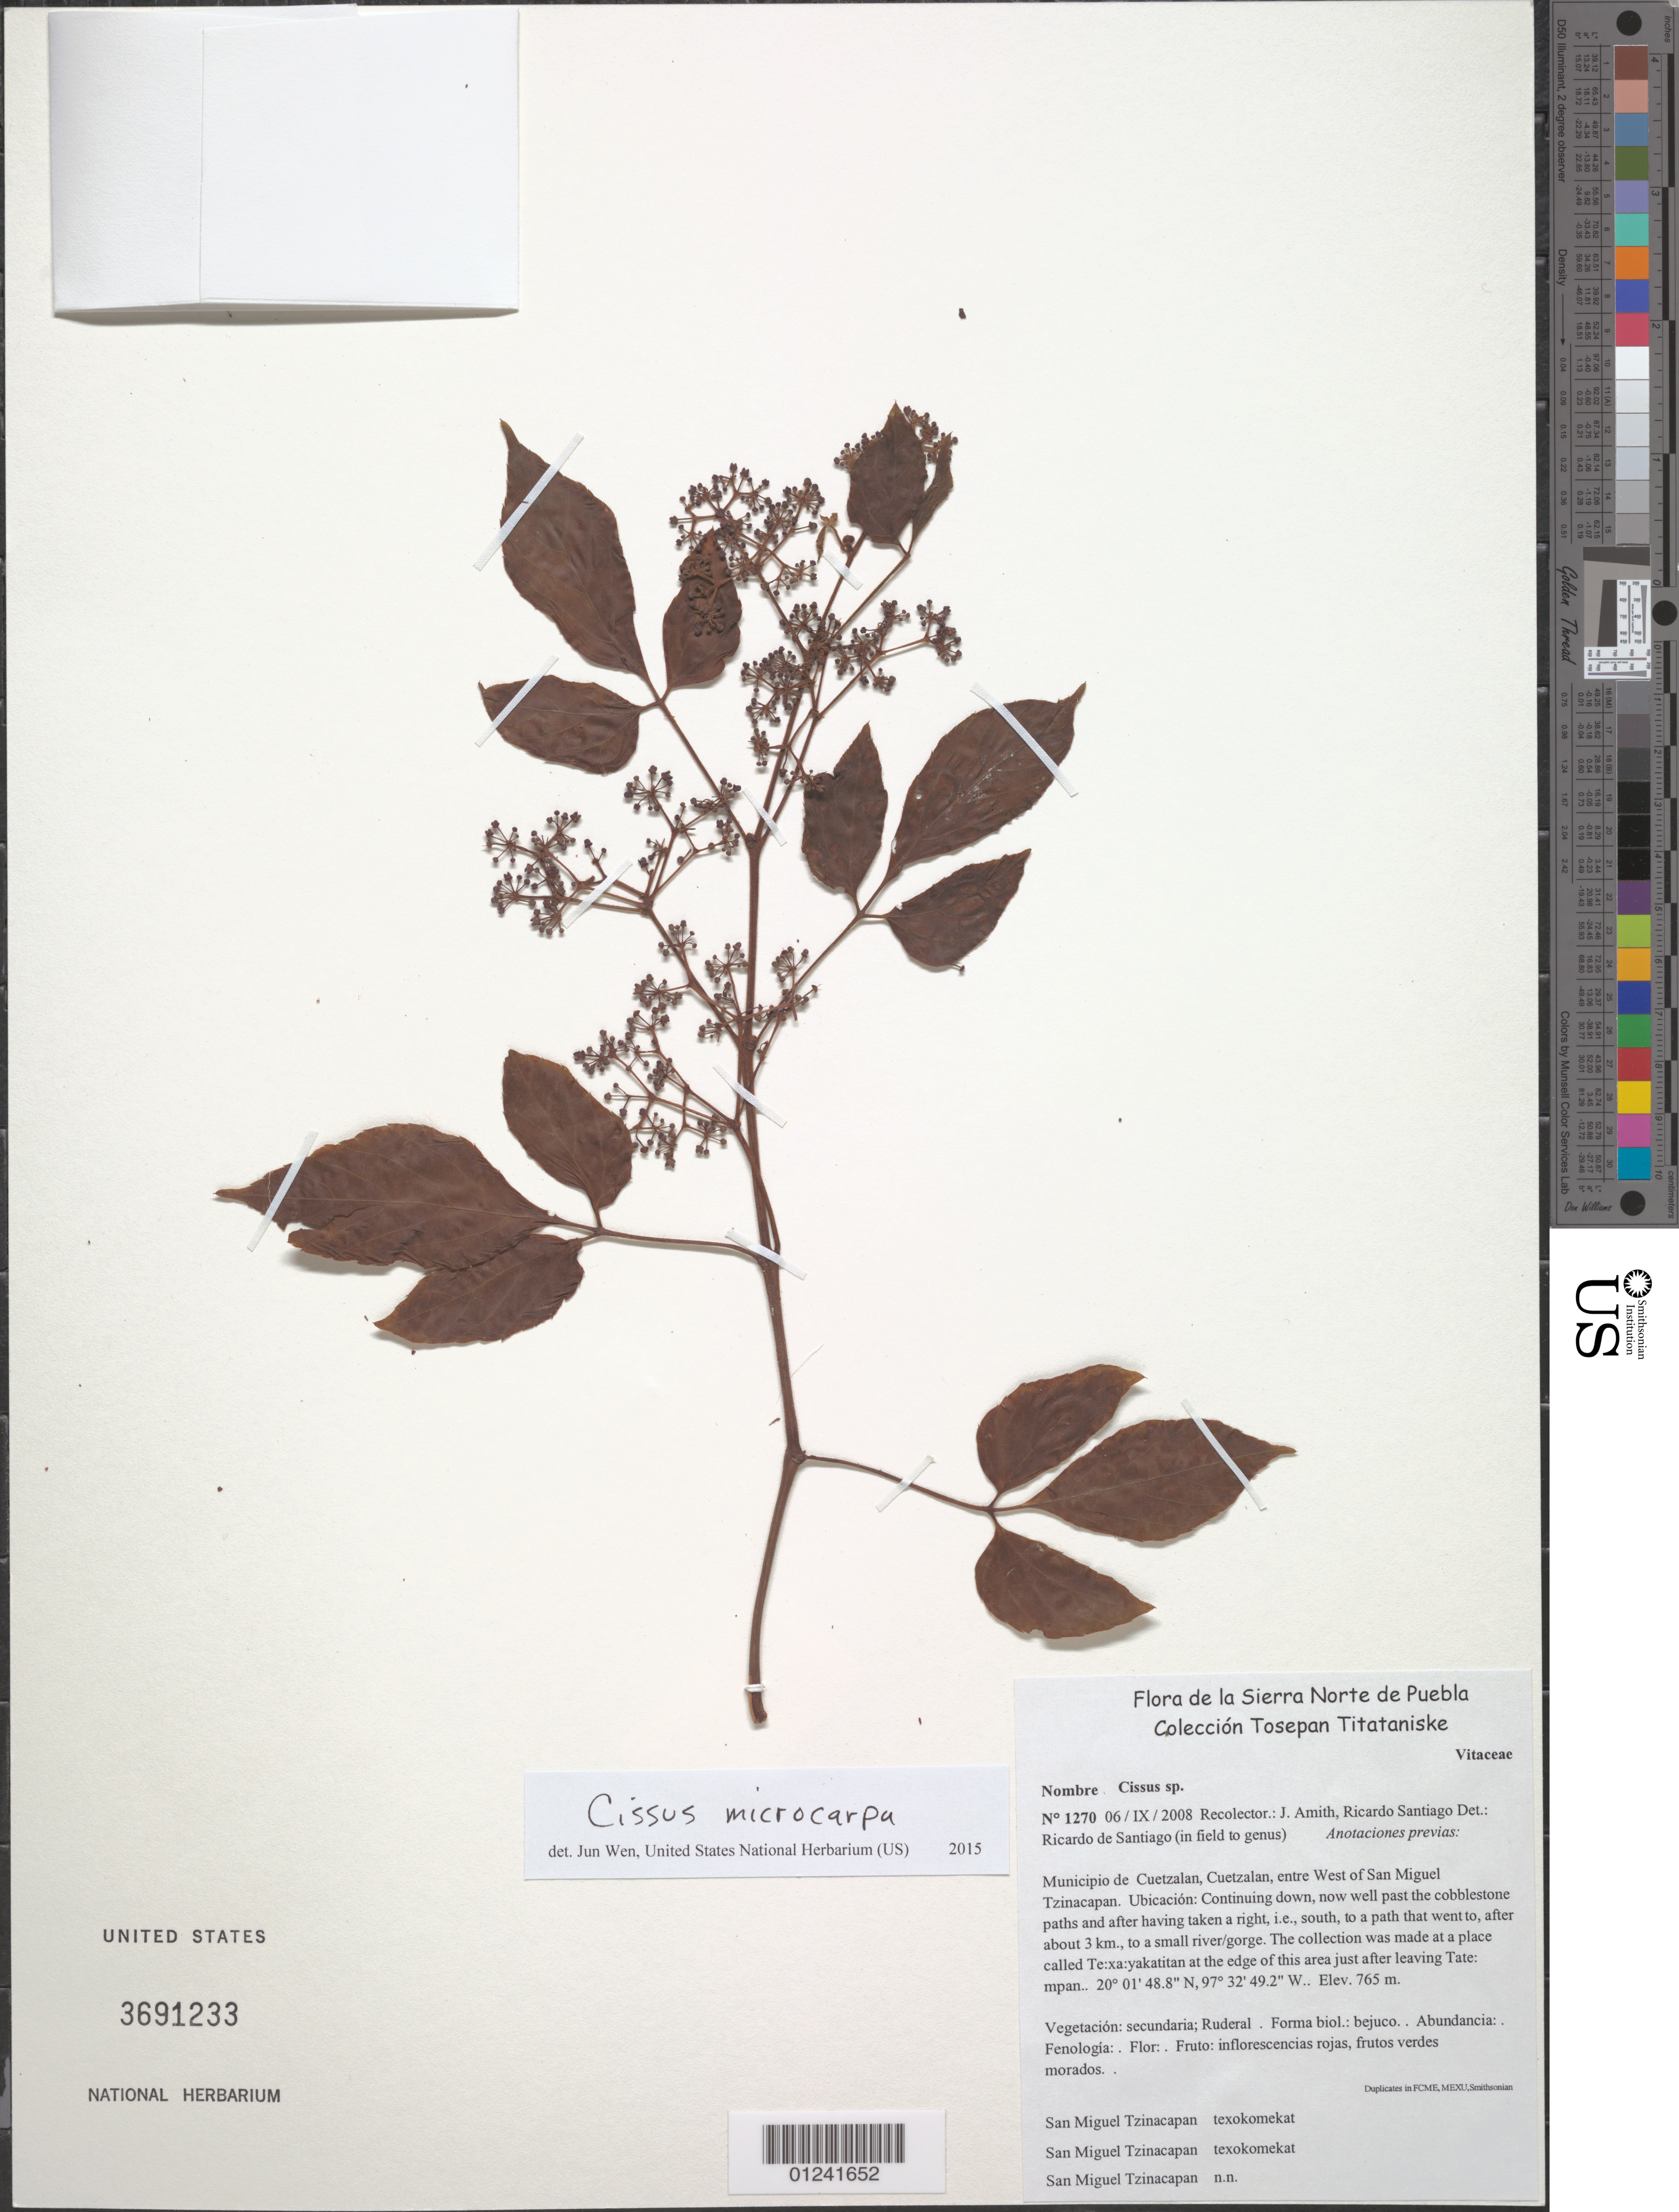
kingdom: Plantae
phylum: Tracheophyta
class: Magnoliopsida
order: Vitales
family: Vitaceae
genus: Cissus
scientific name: Cissus microcarpa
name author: Vahl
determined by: Wen, Jun, (BOT), Smithsonian Institution - National Museum of Natural History (UNITED STATES)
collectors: J. D. Amith & R. Santiago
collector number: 1270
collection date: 2008-09-06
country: Mexico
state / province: Puebla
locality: Entre west of San Miguel Tzinacapan.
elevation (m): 233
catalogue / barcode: US 3691233